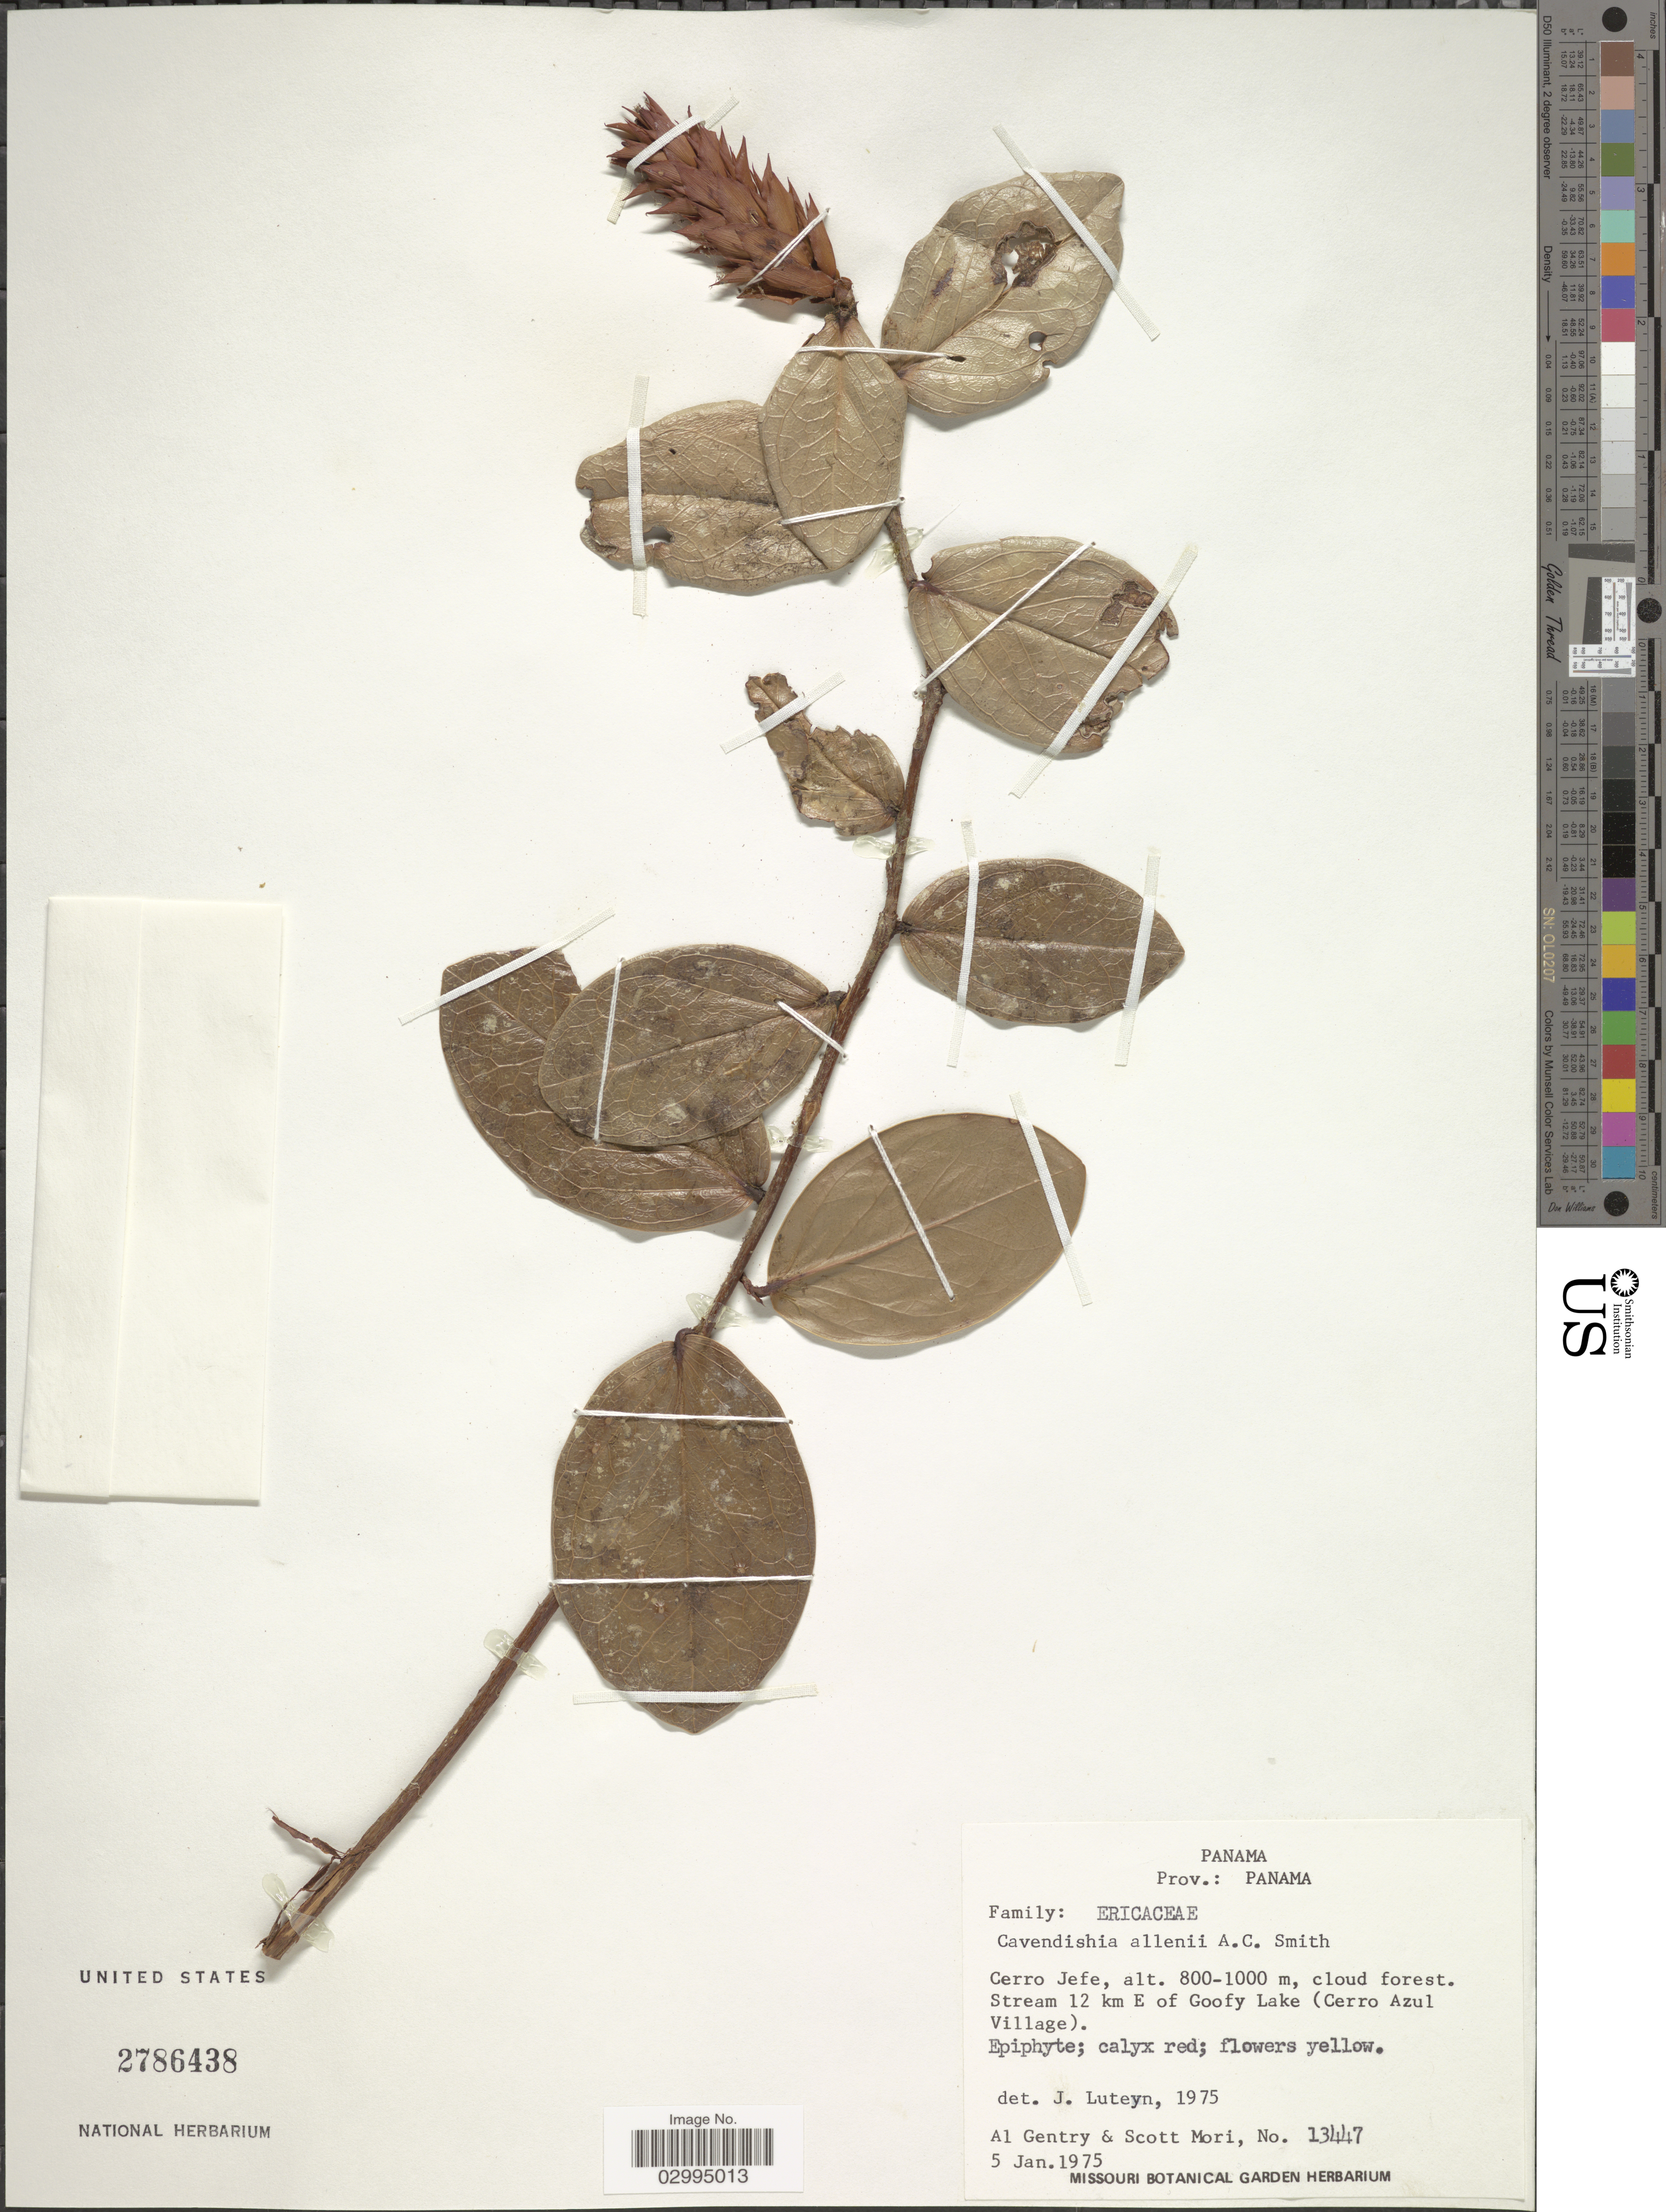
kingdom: Plantae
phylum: Tracheophyta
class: Magnoliopsida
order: Ericales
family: Ericaceae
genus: Cavendishia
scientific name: Cavendishia allenii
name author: A.C. Sm.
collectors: A. H. Gentry & S. Mori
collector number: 13447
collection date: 1975-01-05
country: Panama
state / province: Panamá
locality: Prov.: Panama. Cerro Jefe, cloud forest. Stream 12 km E of Goofy Lake (Cerro Azul Village).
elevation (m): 800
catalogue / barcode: US 2786438